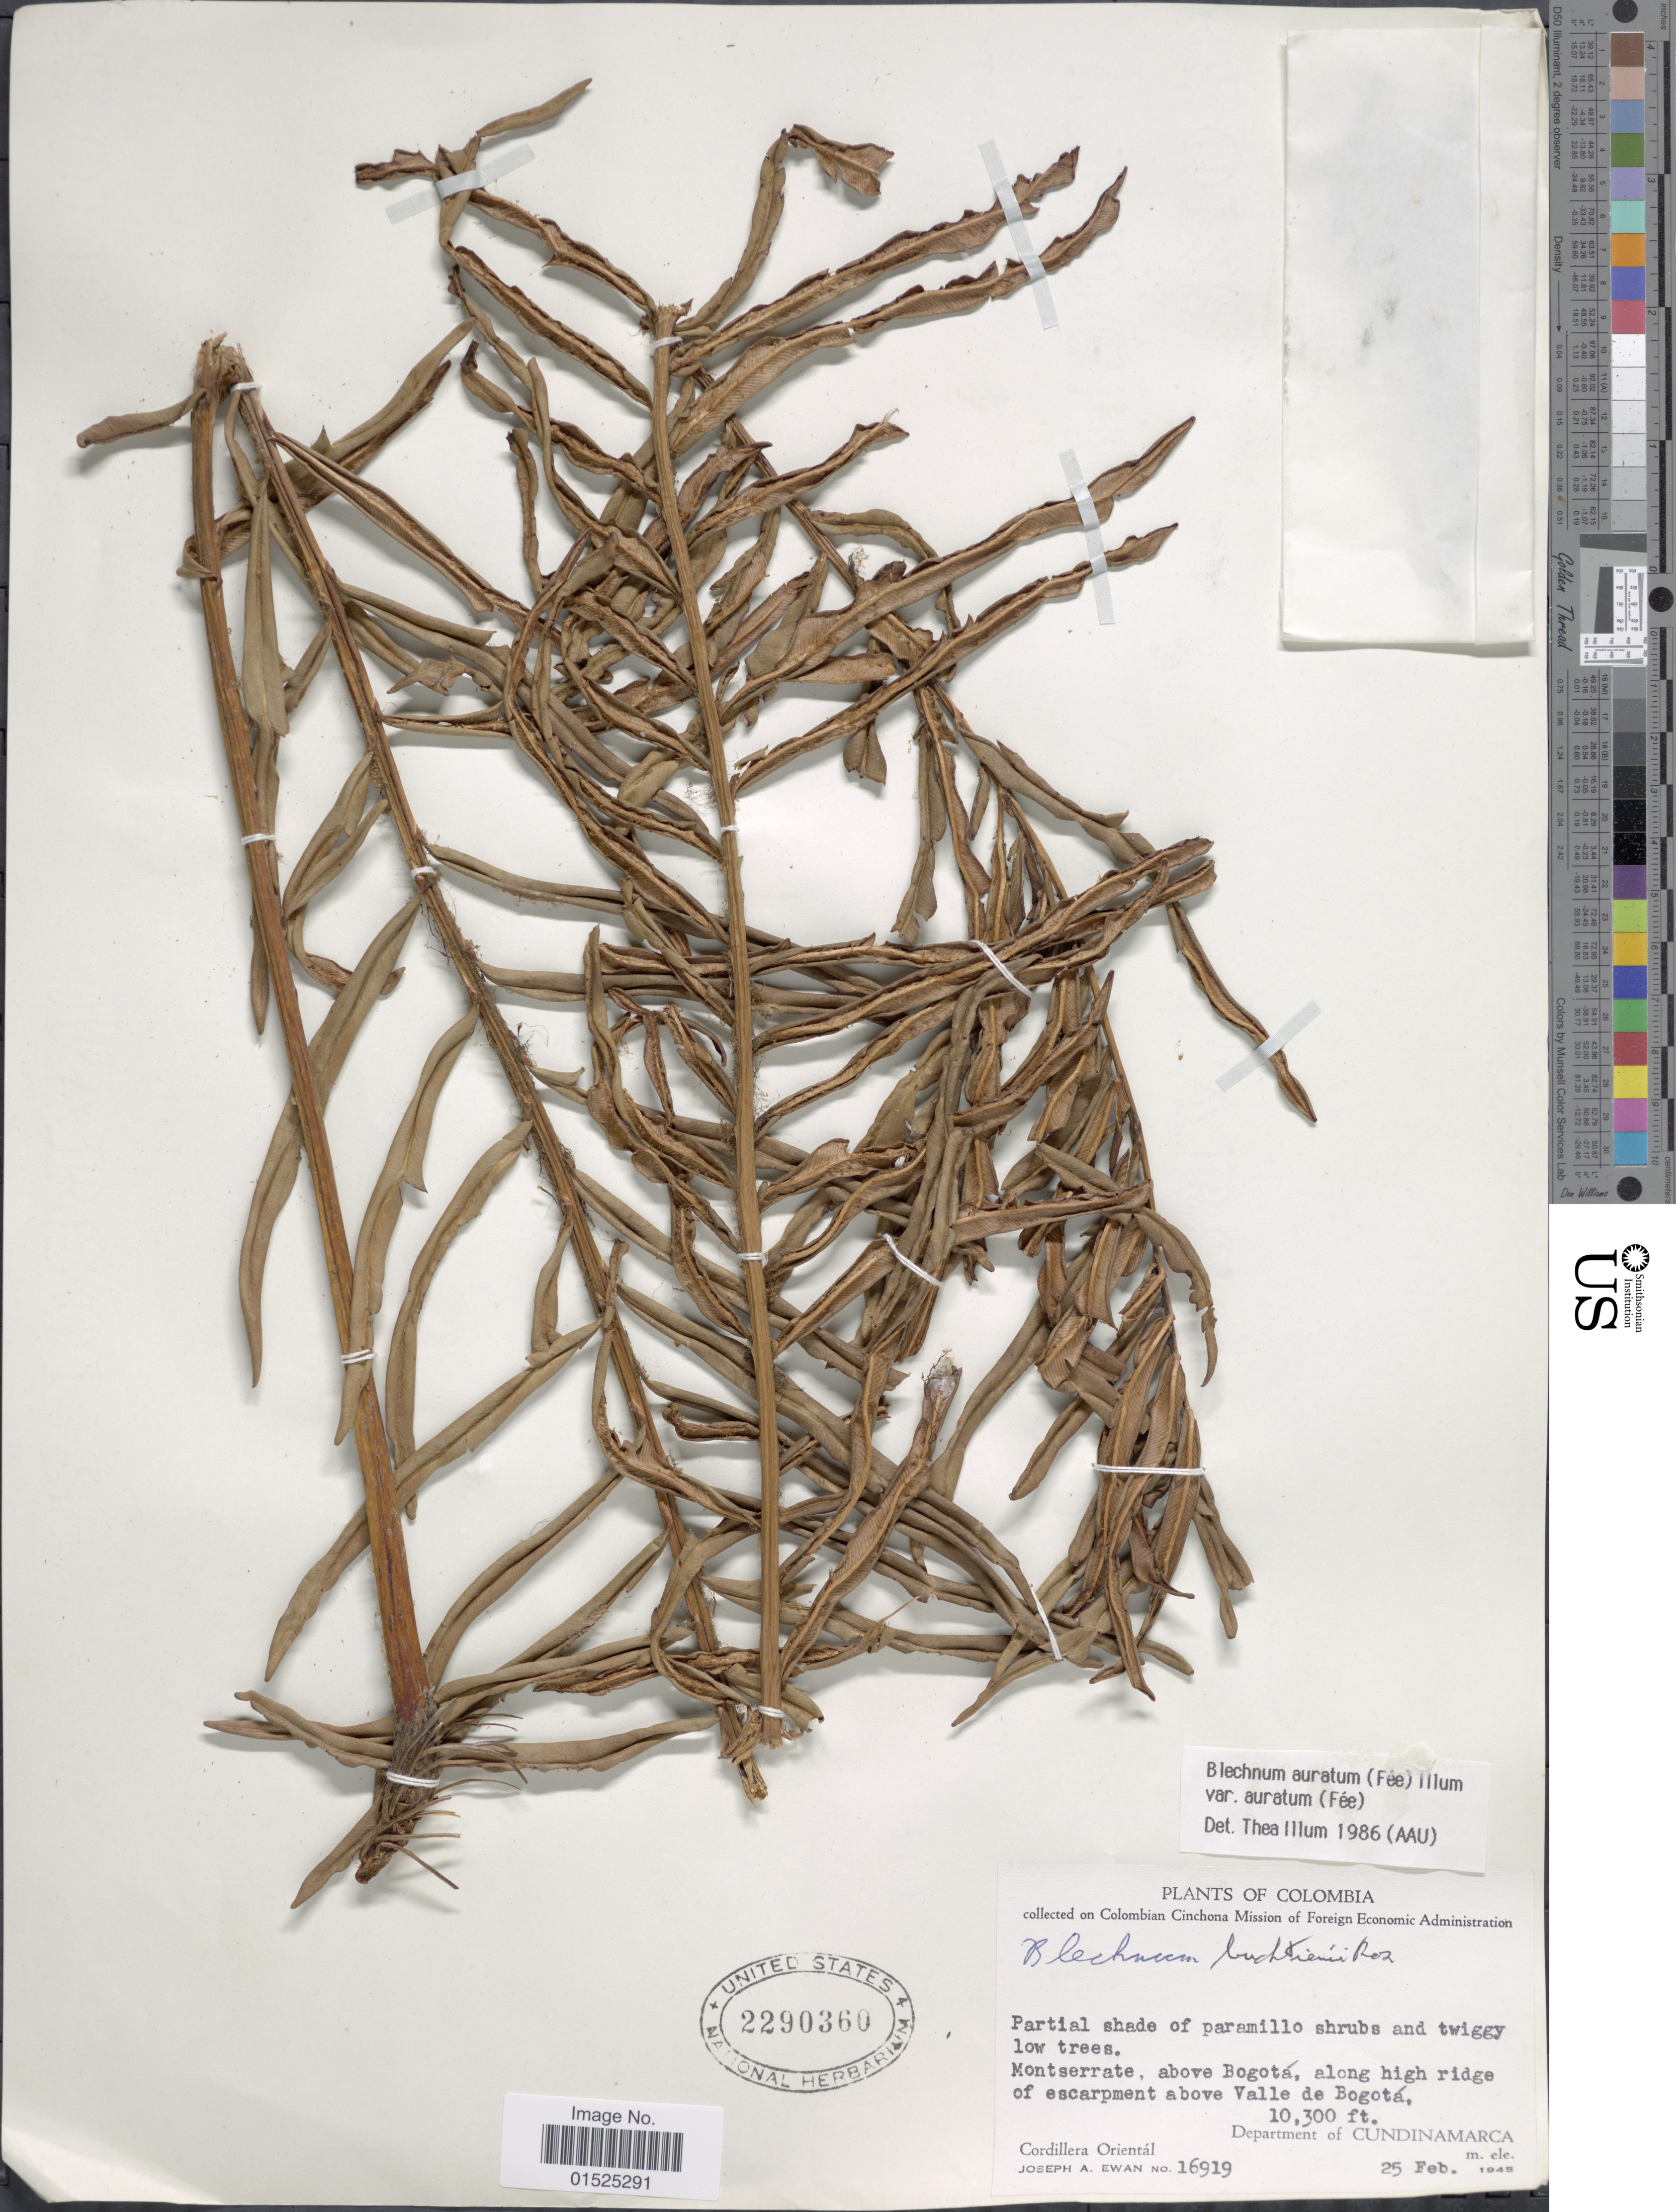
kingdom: Plantae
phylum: Tracheophyta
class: Polypodiopsida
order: Polypodiales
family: Blechnaceae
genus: Blechnum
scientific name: Blechnum auratum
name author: (Fée) R.M. Tryon & Stolze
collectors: J. A. Ewan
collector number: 16919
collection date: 1945-02-25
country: Colombia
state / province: Cundinamarca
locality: Montserrate, above Bogota, along high ridge of escarpment above Valle de Bogota, Cordillera Oriental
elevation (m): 3139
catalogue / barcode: US 2290360